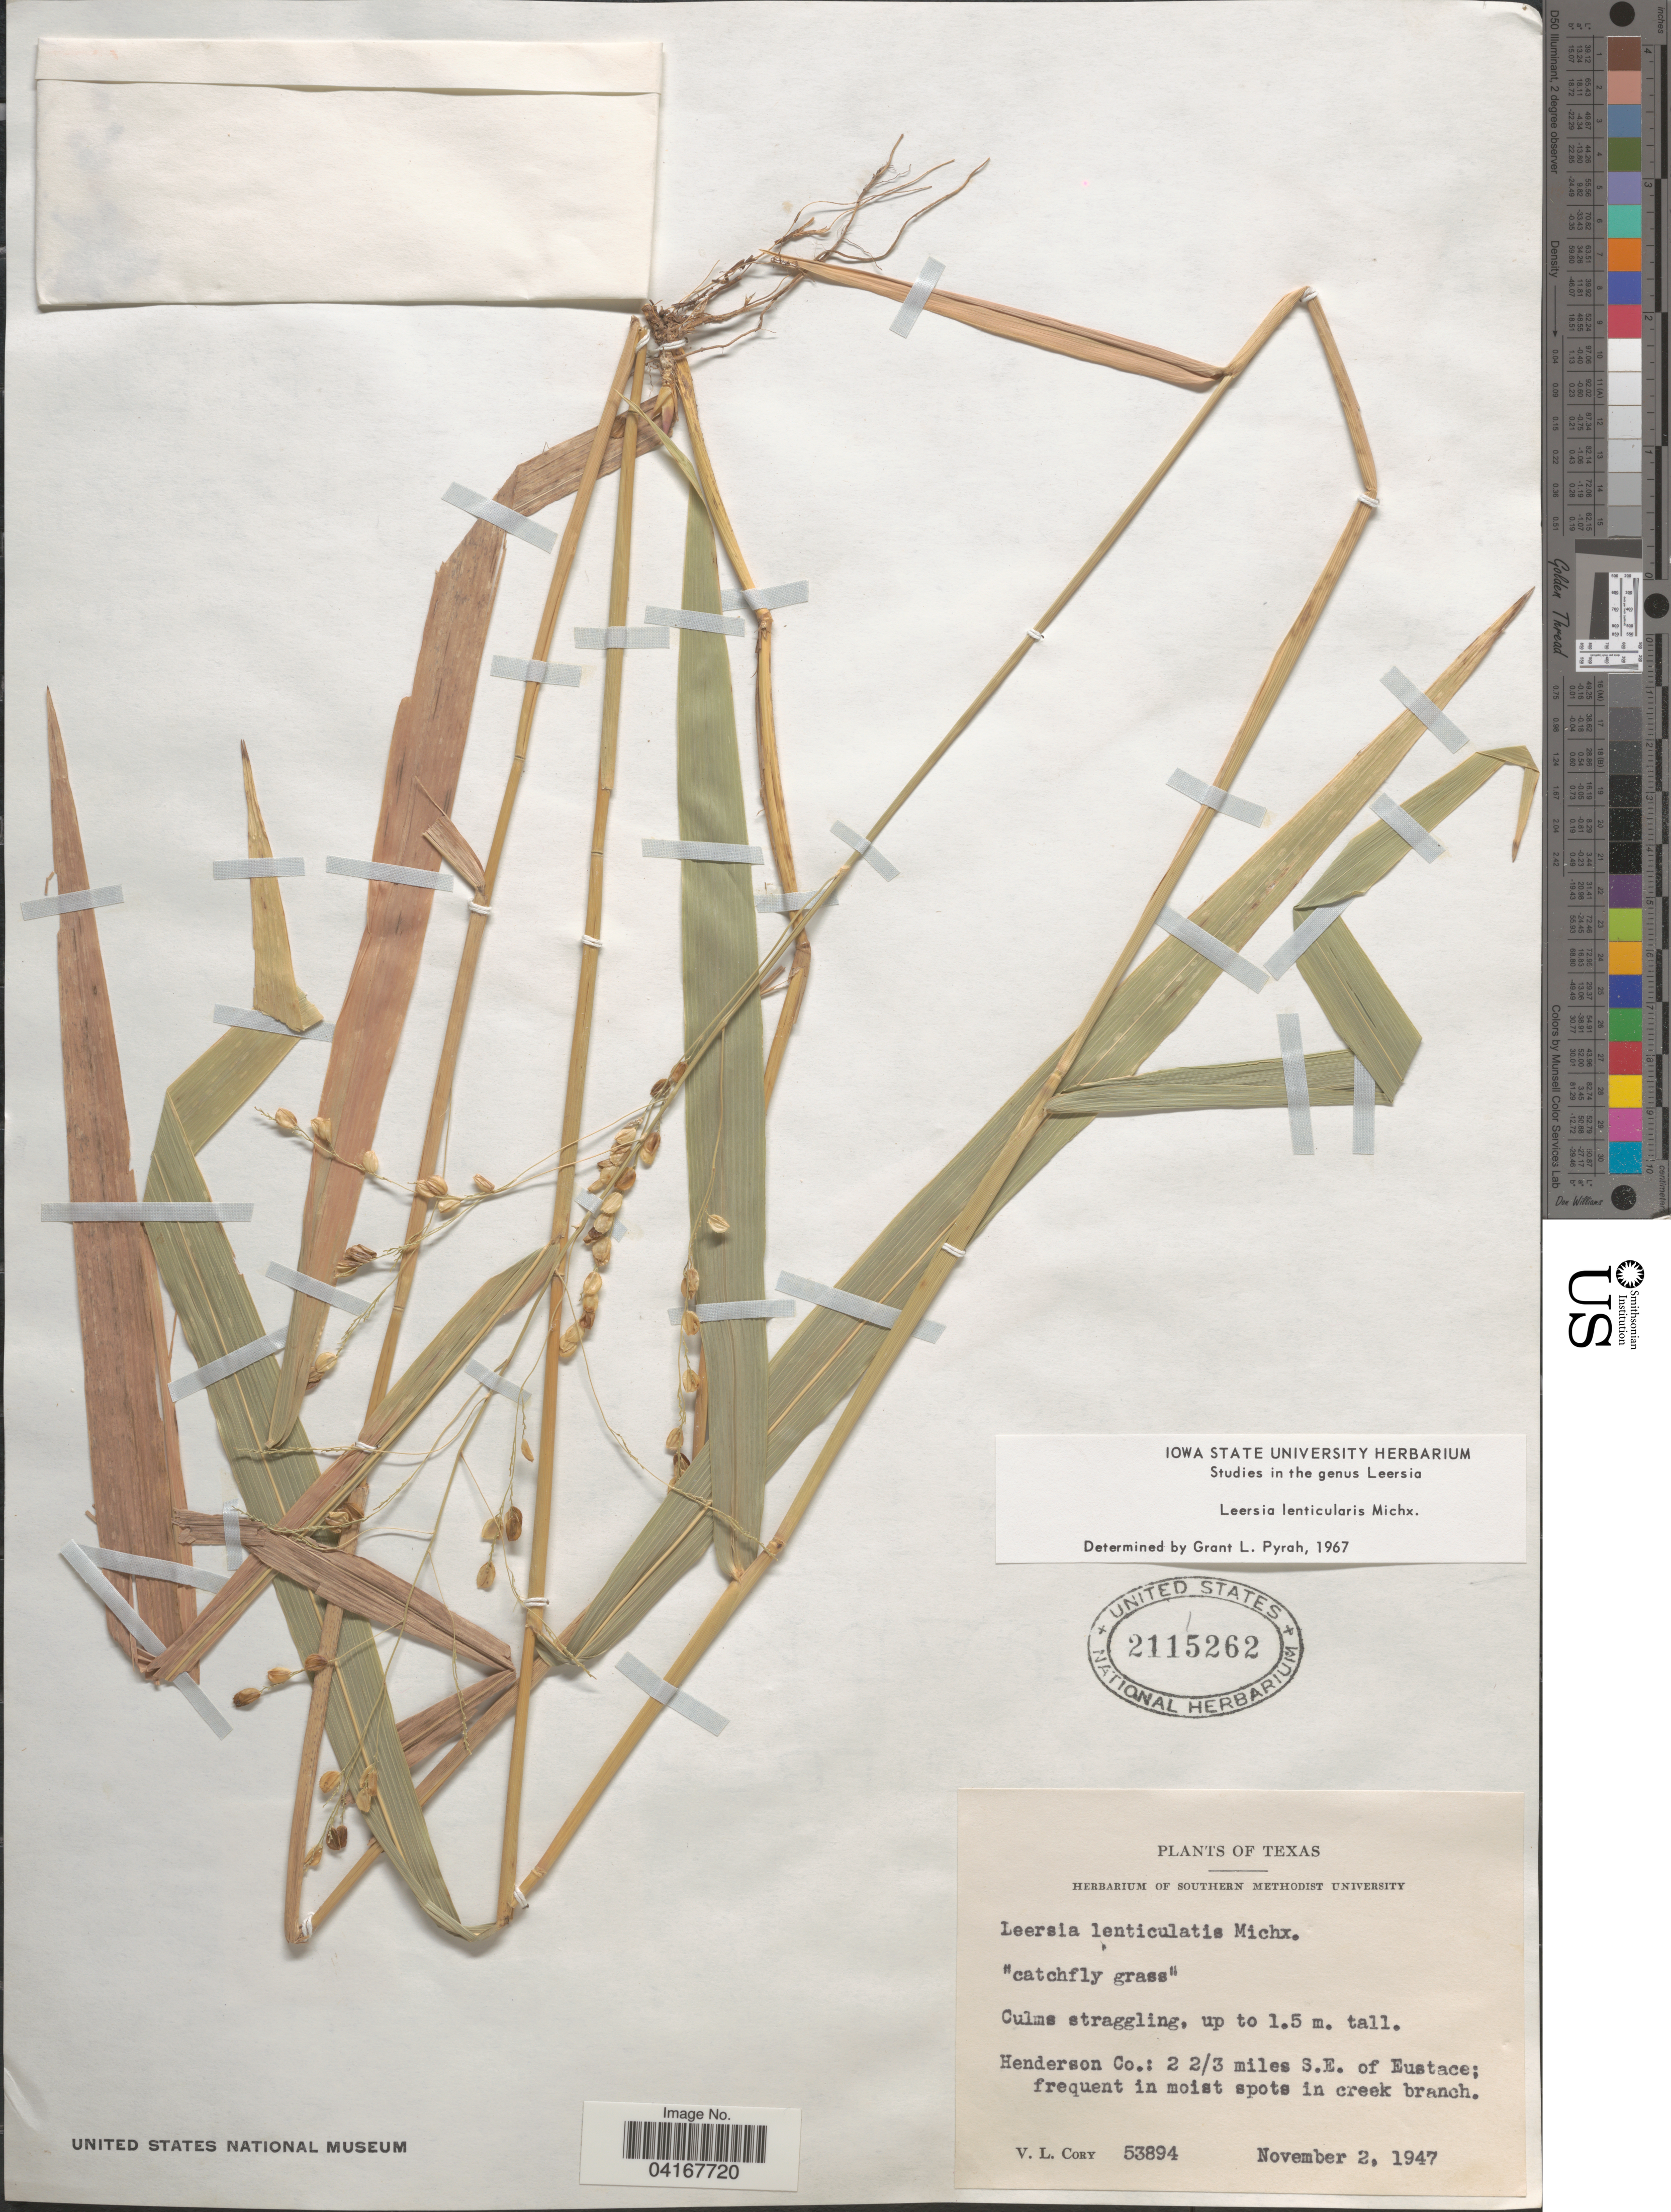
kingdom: Plantae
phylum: Tracheophyta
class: Liliopsida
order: Poales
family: Poaceae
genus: Leersia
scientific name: Leersia lenticularis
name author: Michx.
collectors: V. Cory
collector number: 53894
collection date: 1947-11-02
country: United States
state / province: Texas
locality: Henderson Co.: 2⅔ miles S.E. of Eustace.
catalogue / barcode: US 2115262